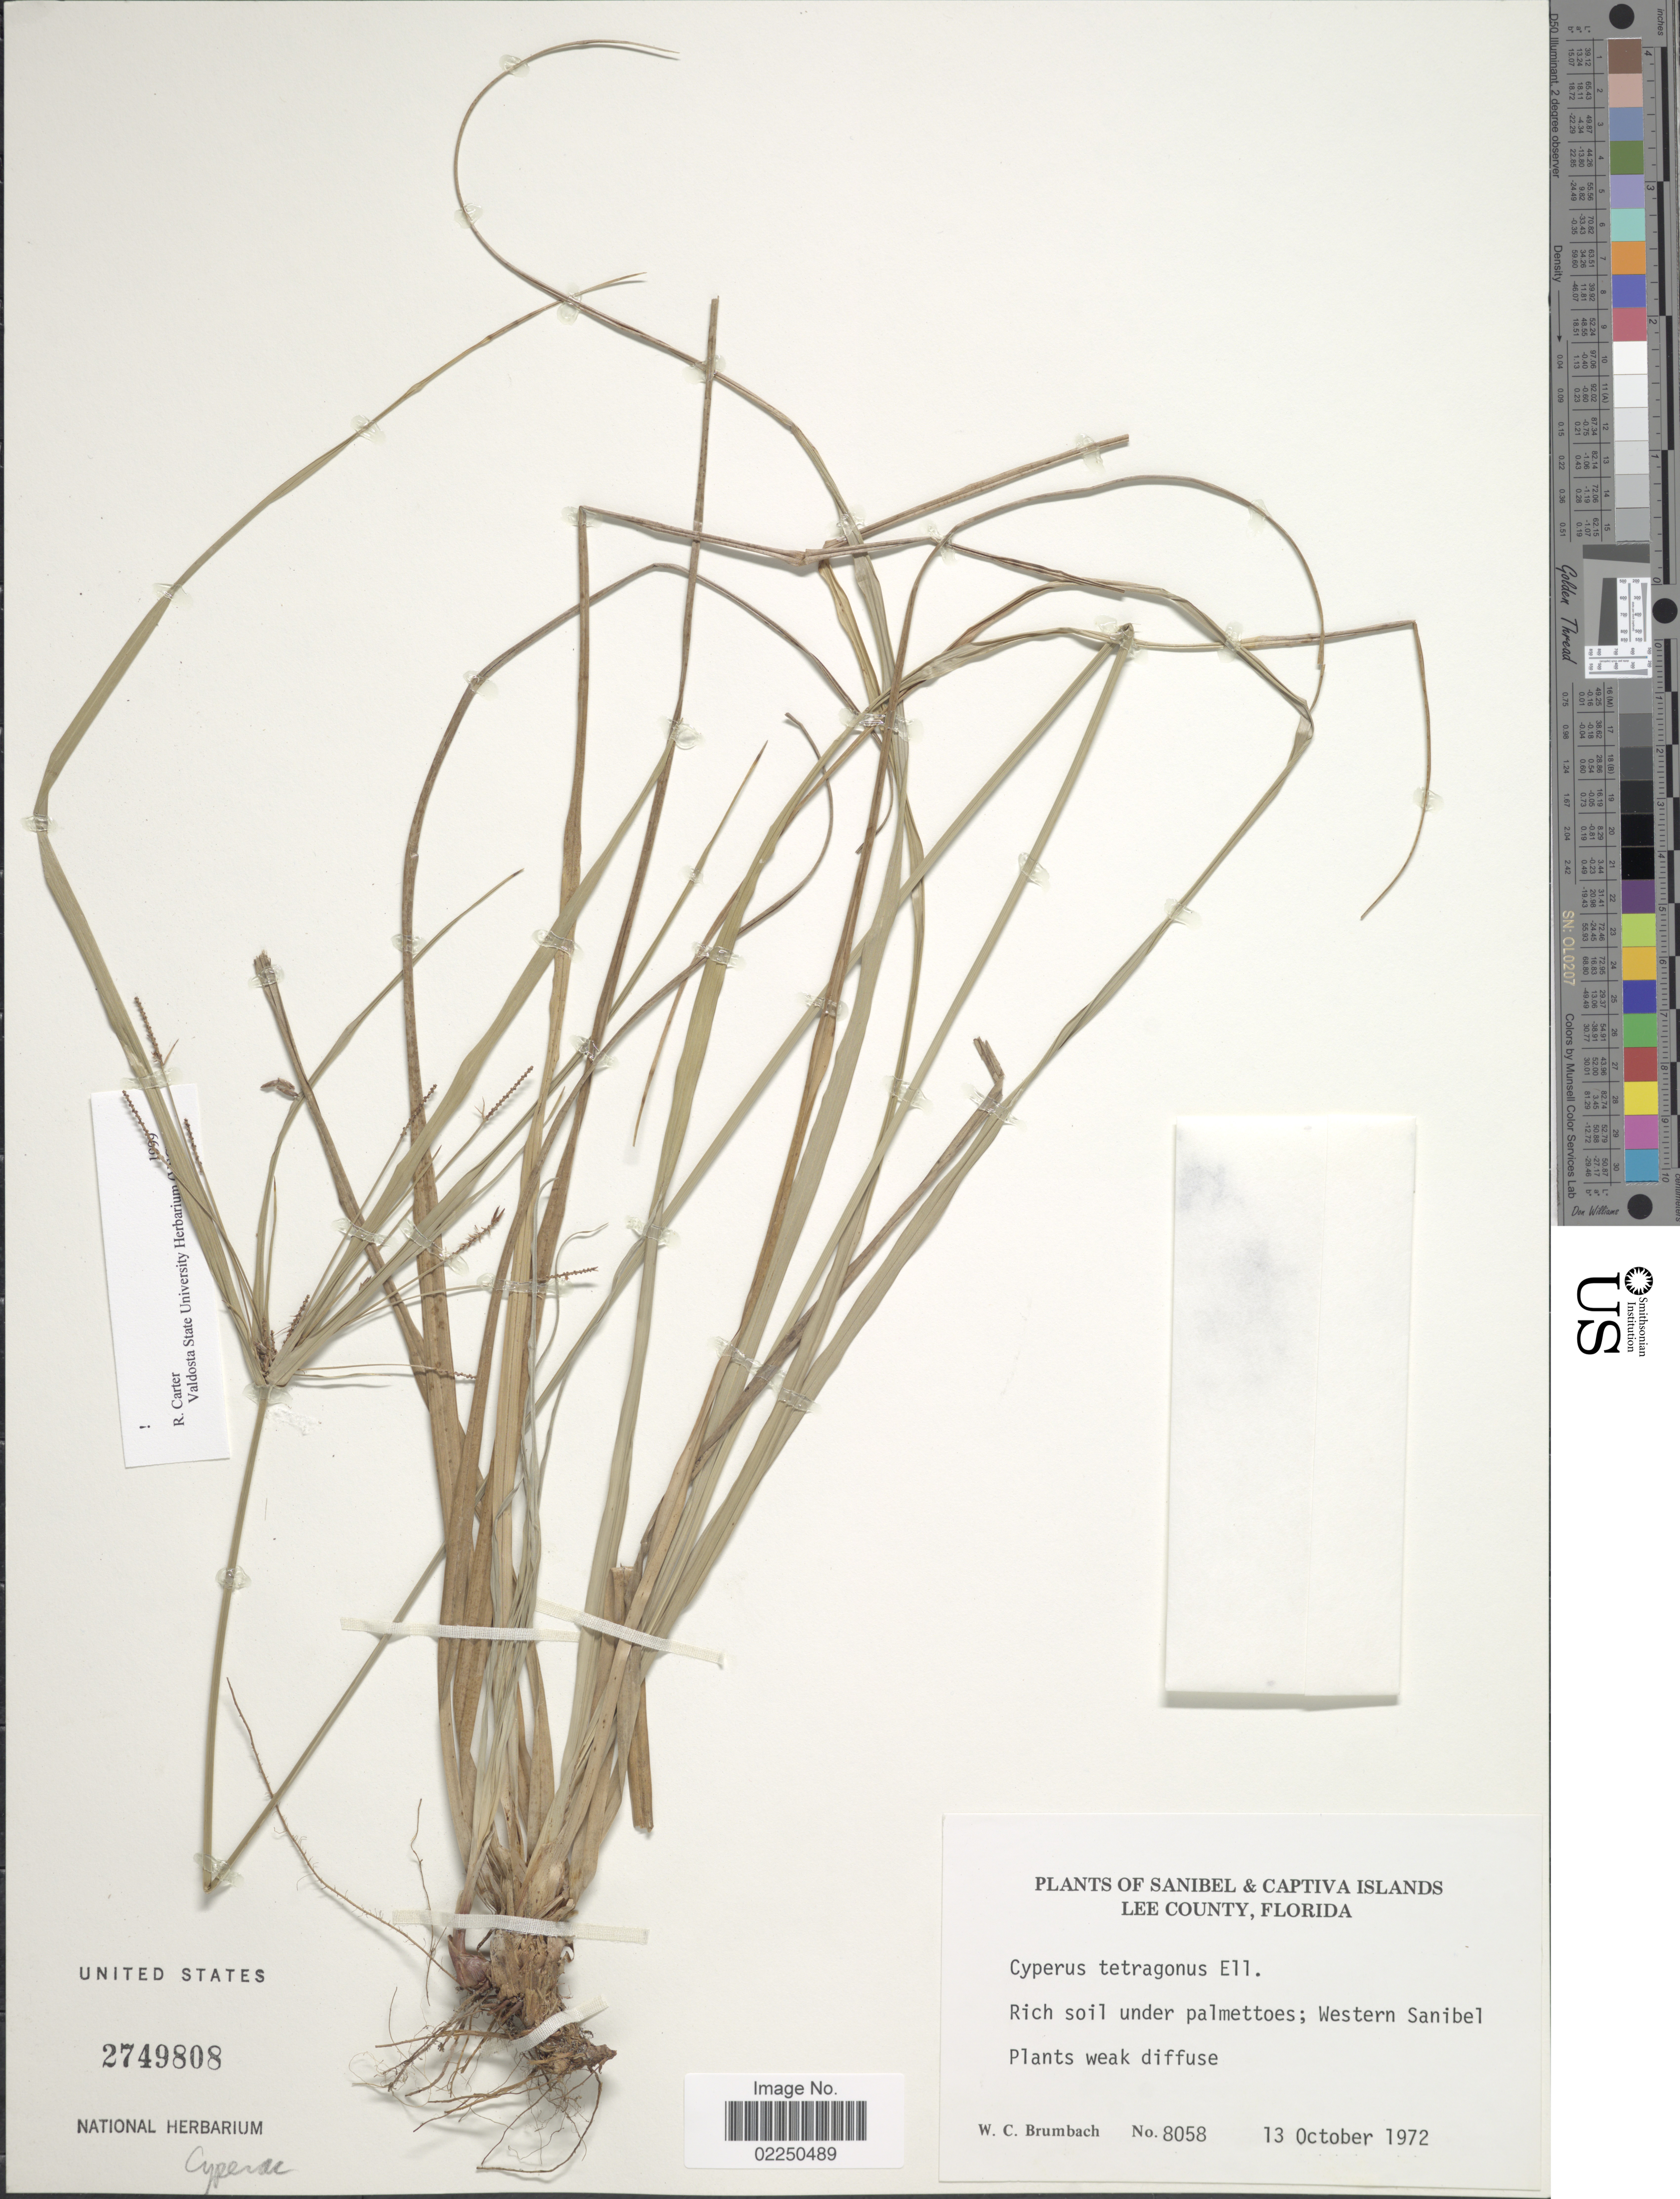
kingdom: Plantae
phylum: Tracheophyta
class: Liliopsida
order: Poales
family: Cyperaceae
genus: Cyperus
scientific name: Cyperus tetragonus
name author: Elliott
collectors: W. C. Brumbach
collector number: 8058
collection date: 1972-10-13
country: United States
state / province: Florida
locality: Sanibel & Captiva Islands. Lee County. Rich soil under palmettoes; Western Sanibel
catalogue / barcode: US 2749808